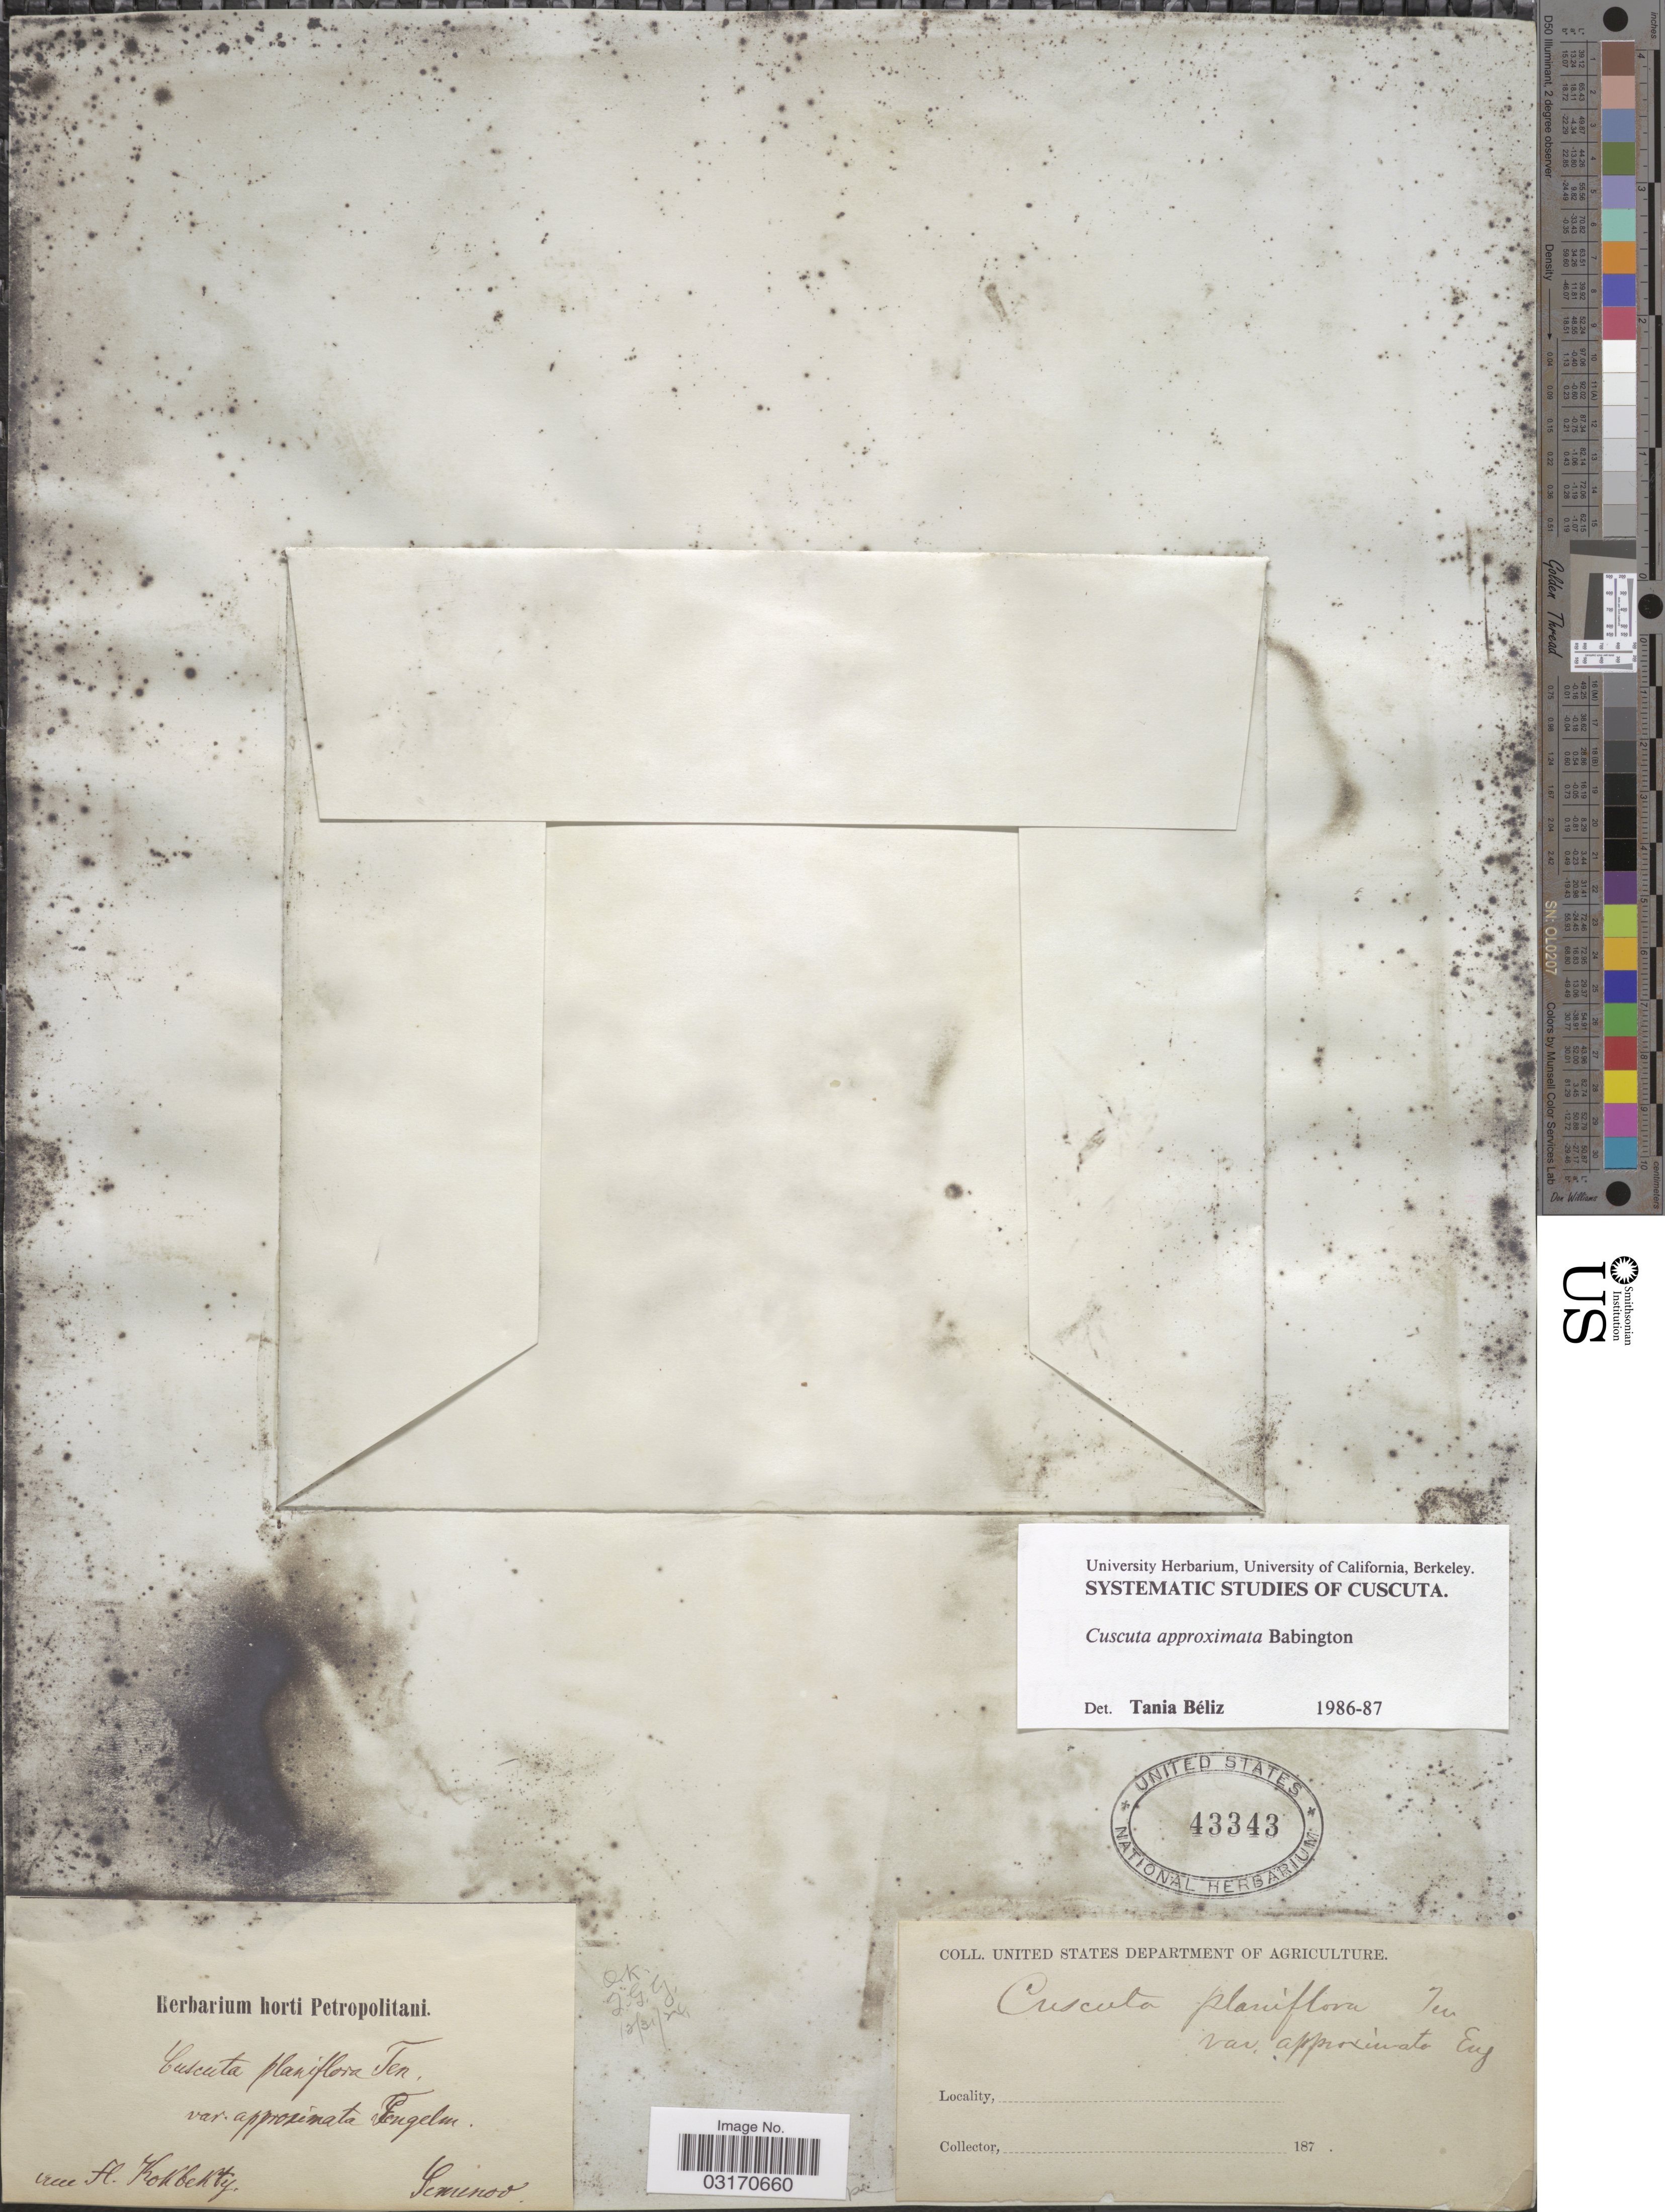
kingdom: Plantae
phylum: Tracheophyta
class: Magnoliopsida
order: Solanales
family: Convolvulaceae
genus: Cuscuta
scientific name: Cuscuta approximata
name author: Bab.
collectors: Seminov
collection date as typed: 187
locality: Rue Fl. Kokbekty.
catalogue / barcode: US 43343